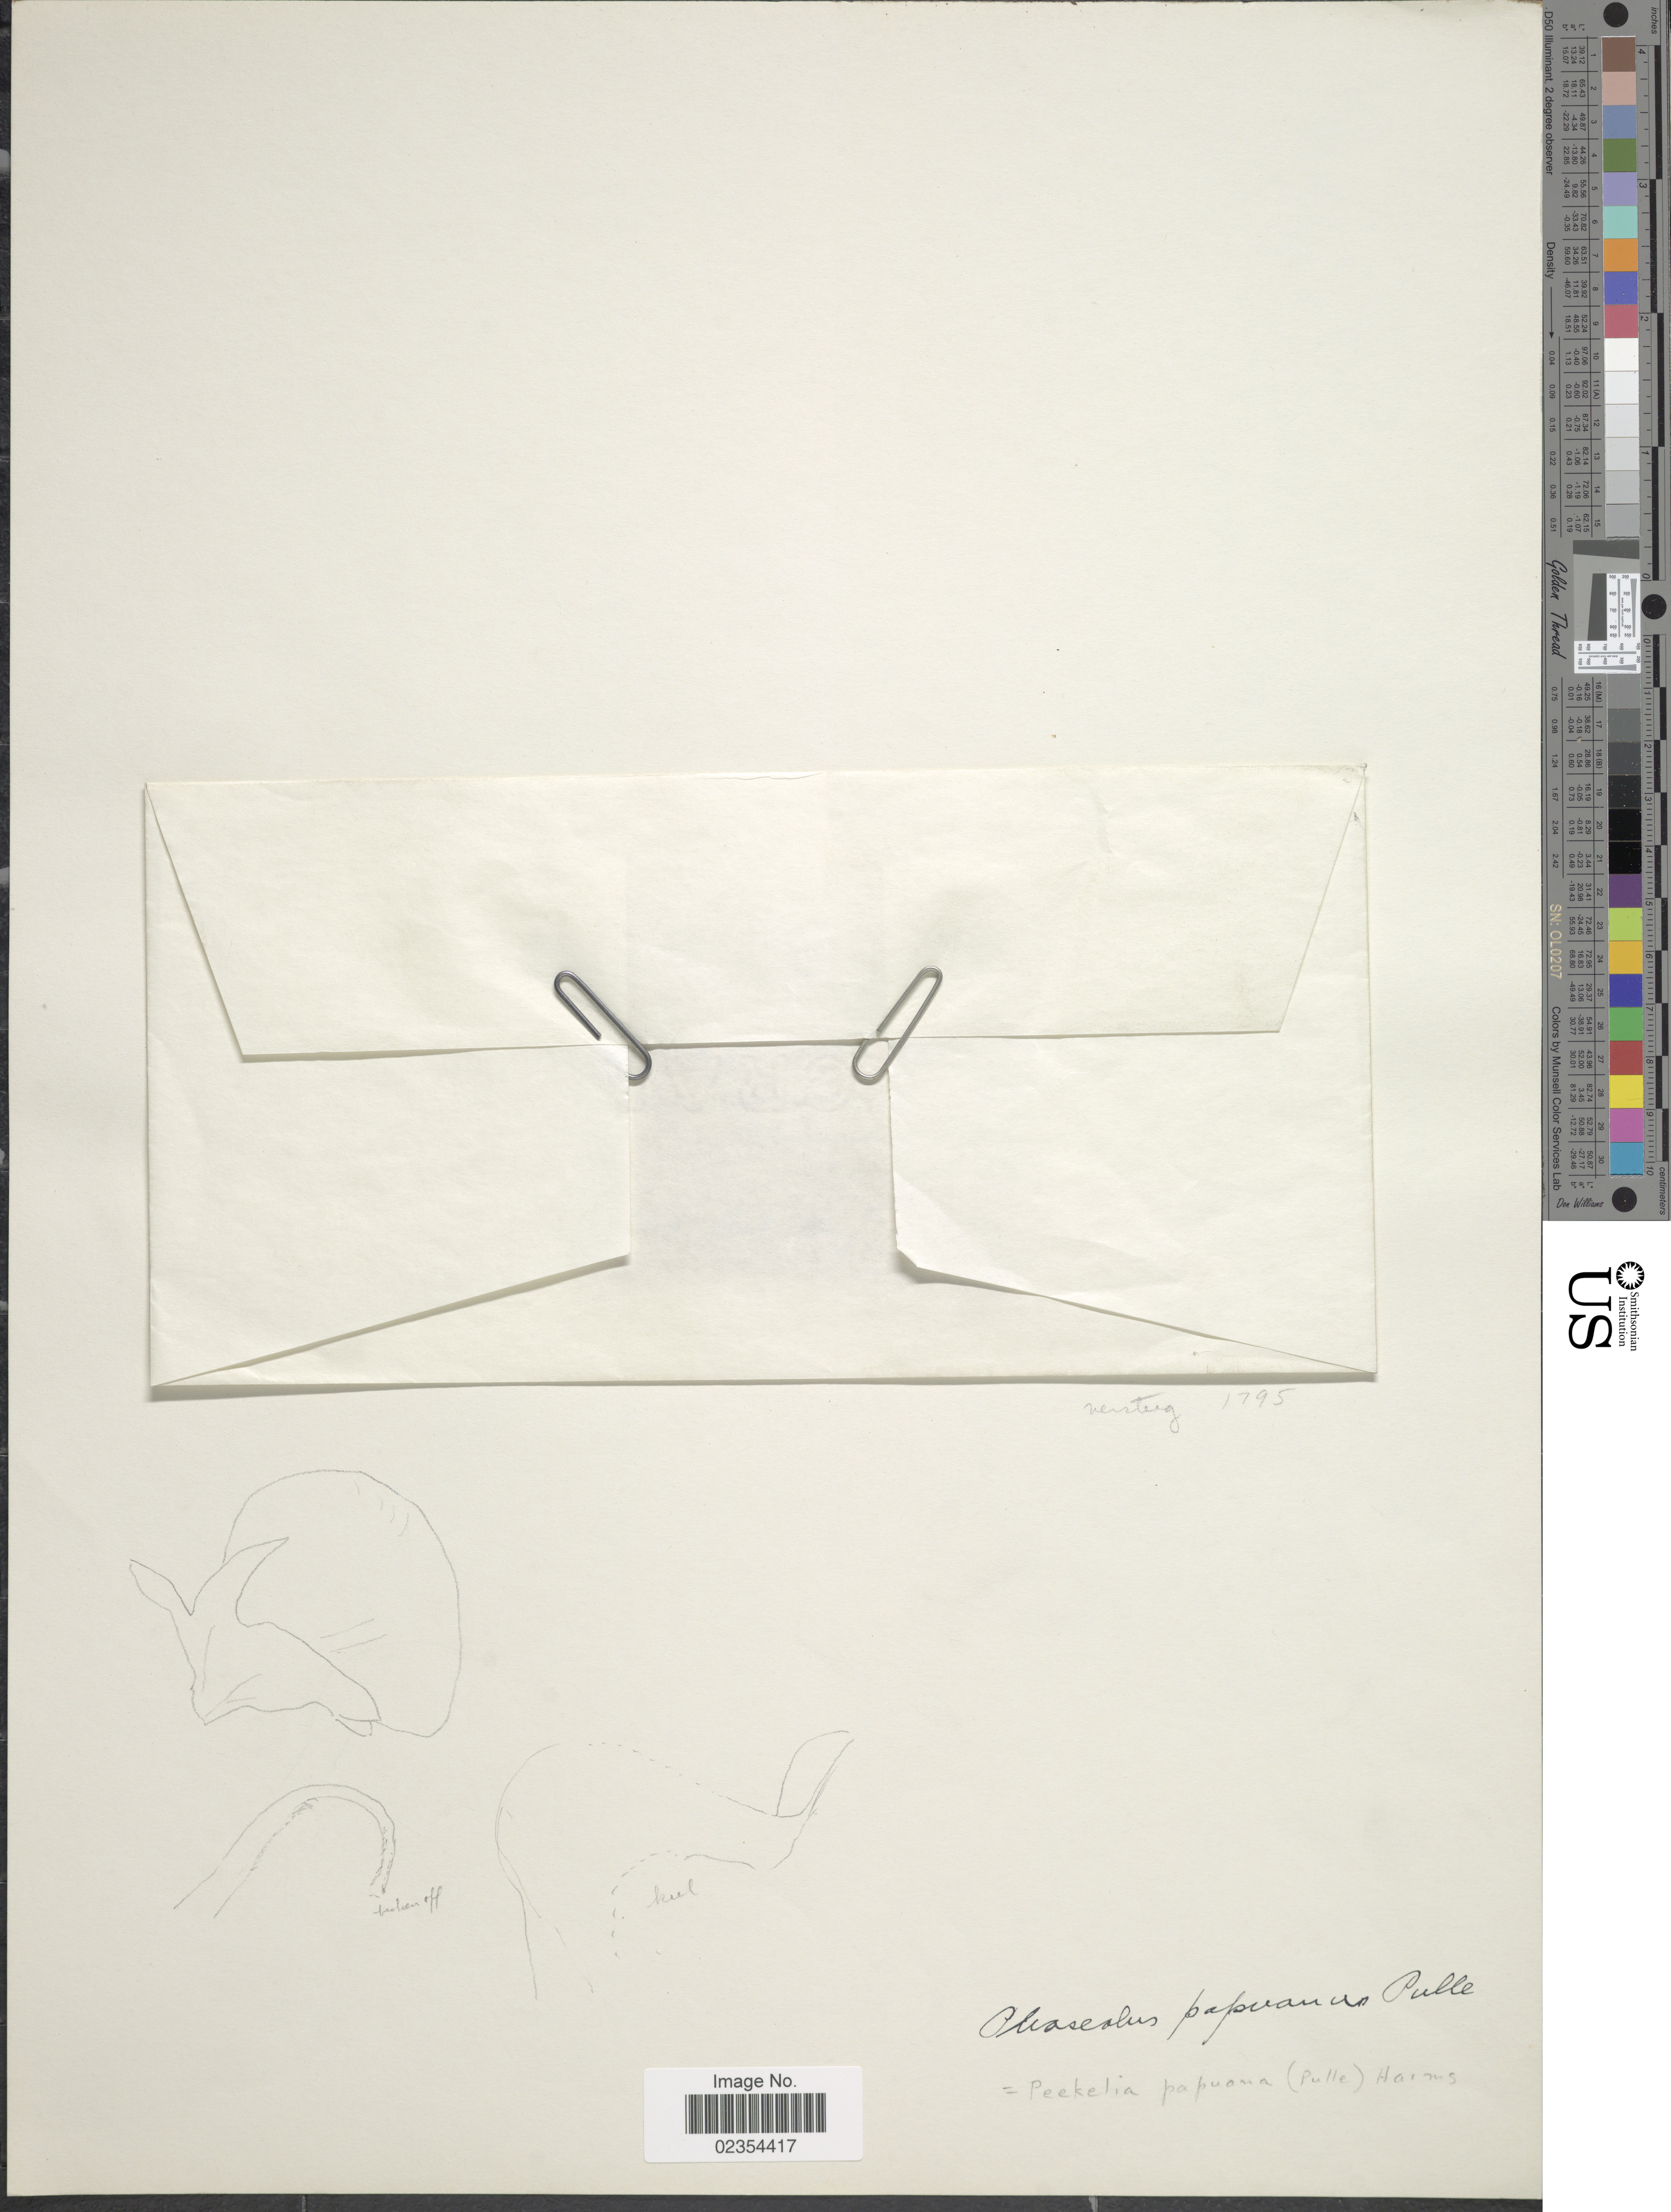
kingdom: Plantae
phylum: Tracheophyta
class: Magnoliopsida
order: Fabales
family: Fabaceae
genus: Oxyrhynchus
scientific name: Oxyrhynchus papuanus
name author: (Pulle) Verdc.